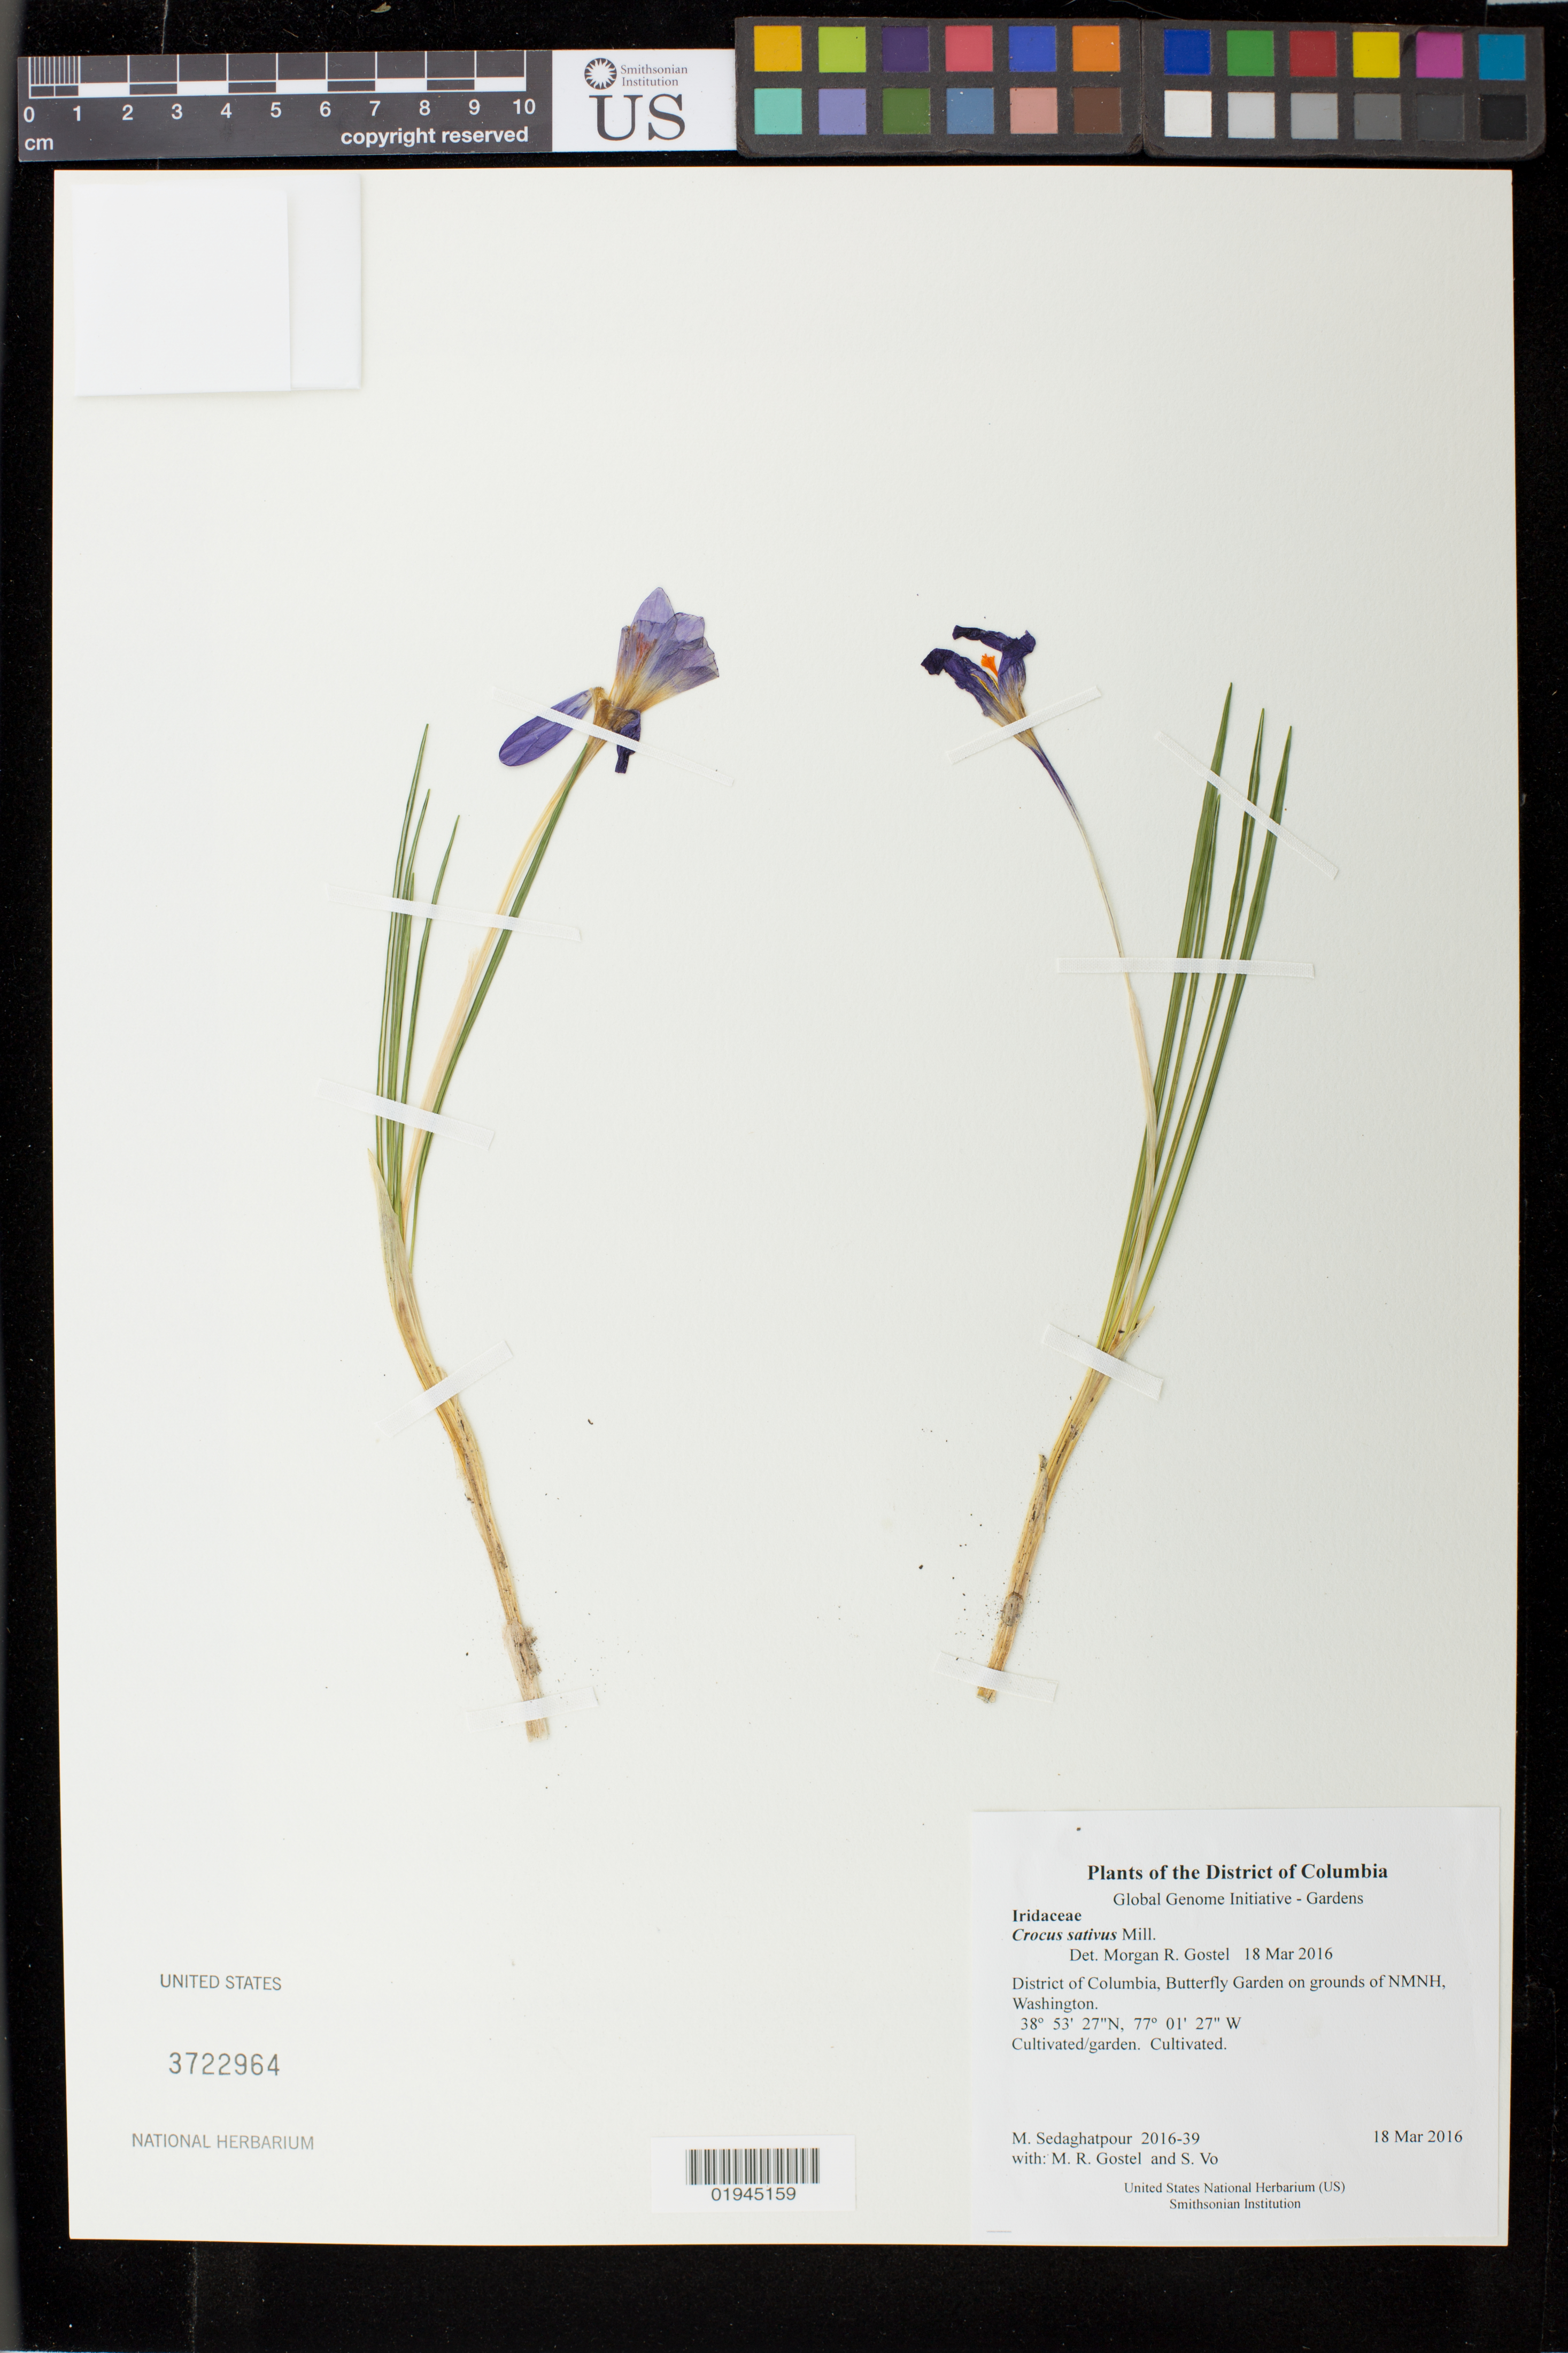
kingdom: Plantae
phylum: Tracheophyta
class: Liliopsida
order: Asparagales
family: Iridaceae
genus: Crocus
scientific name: Crocus sativus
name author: Mill.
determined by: Gostel, Morgan R., (BRIT), Botanical Research Institute of Texas (UNITED STATES)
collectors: M. Sedaghatpour, M. R. Gostel & S. Vo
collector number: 2016-39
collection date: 2016-03-18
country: United States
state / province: District of Columbia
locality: Butterfly Garden on grounds of NMNH, Washington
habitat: Cultivated/garden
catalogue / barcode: US 3722964